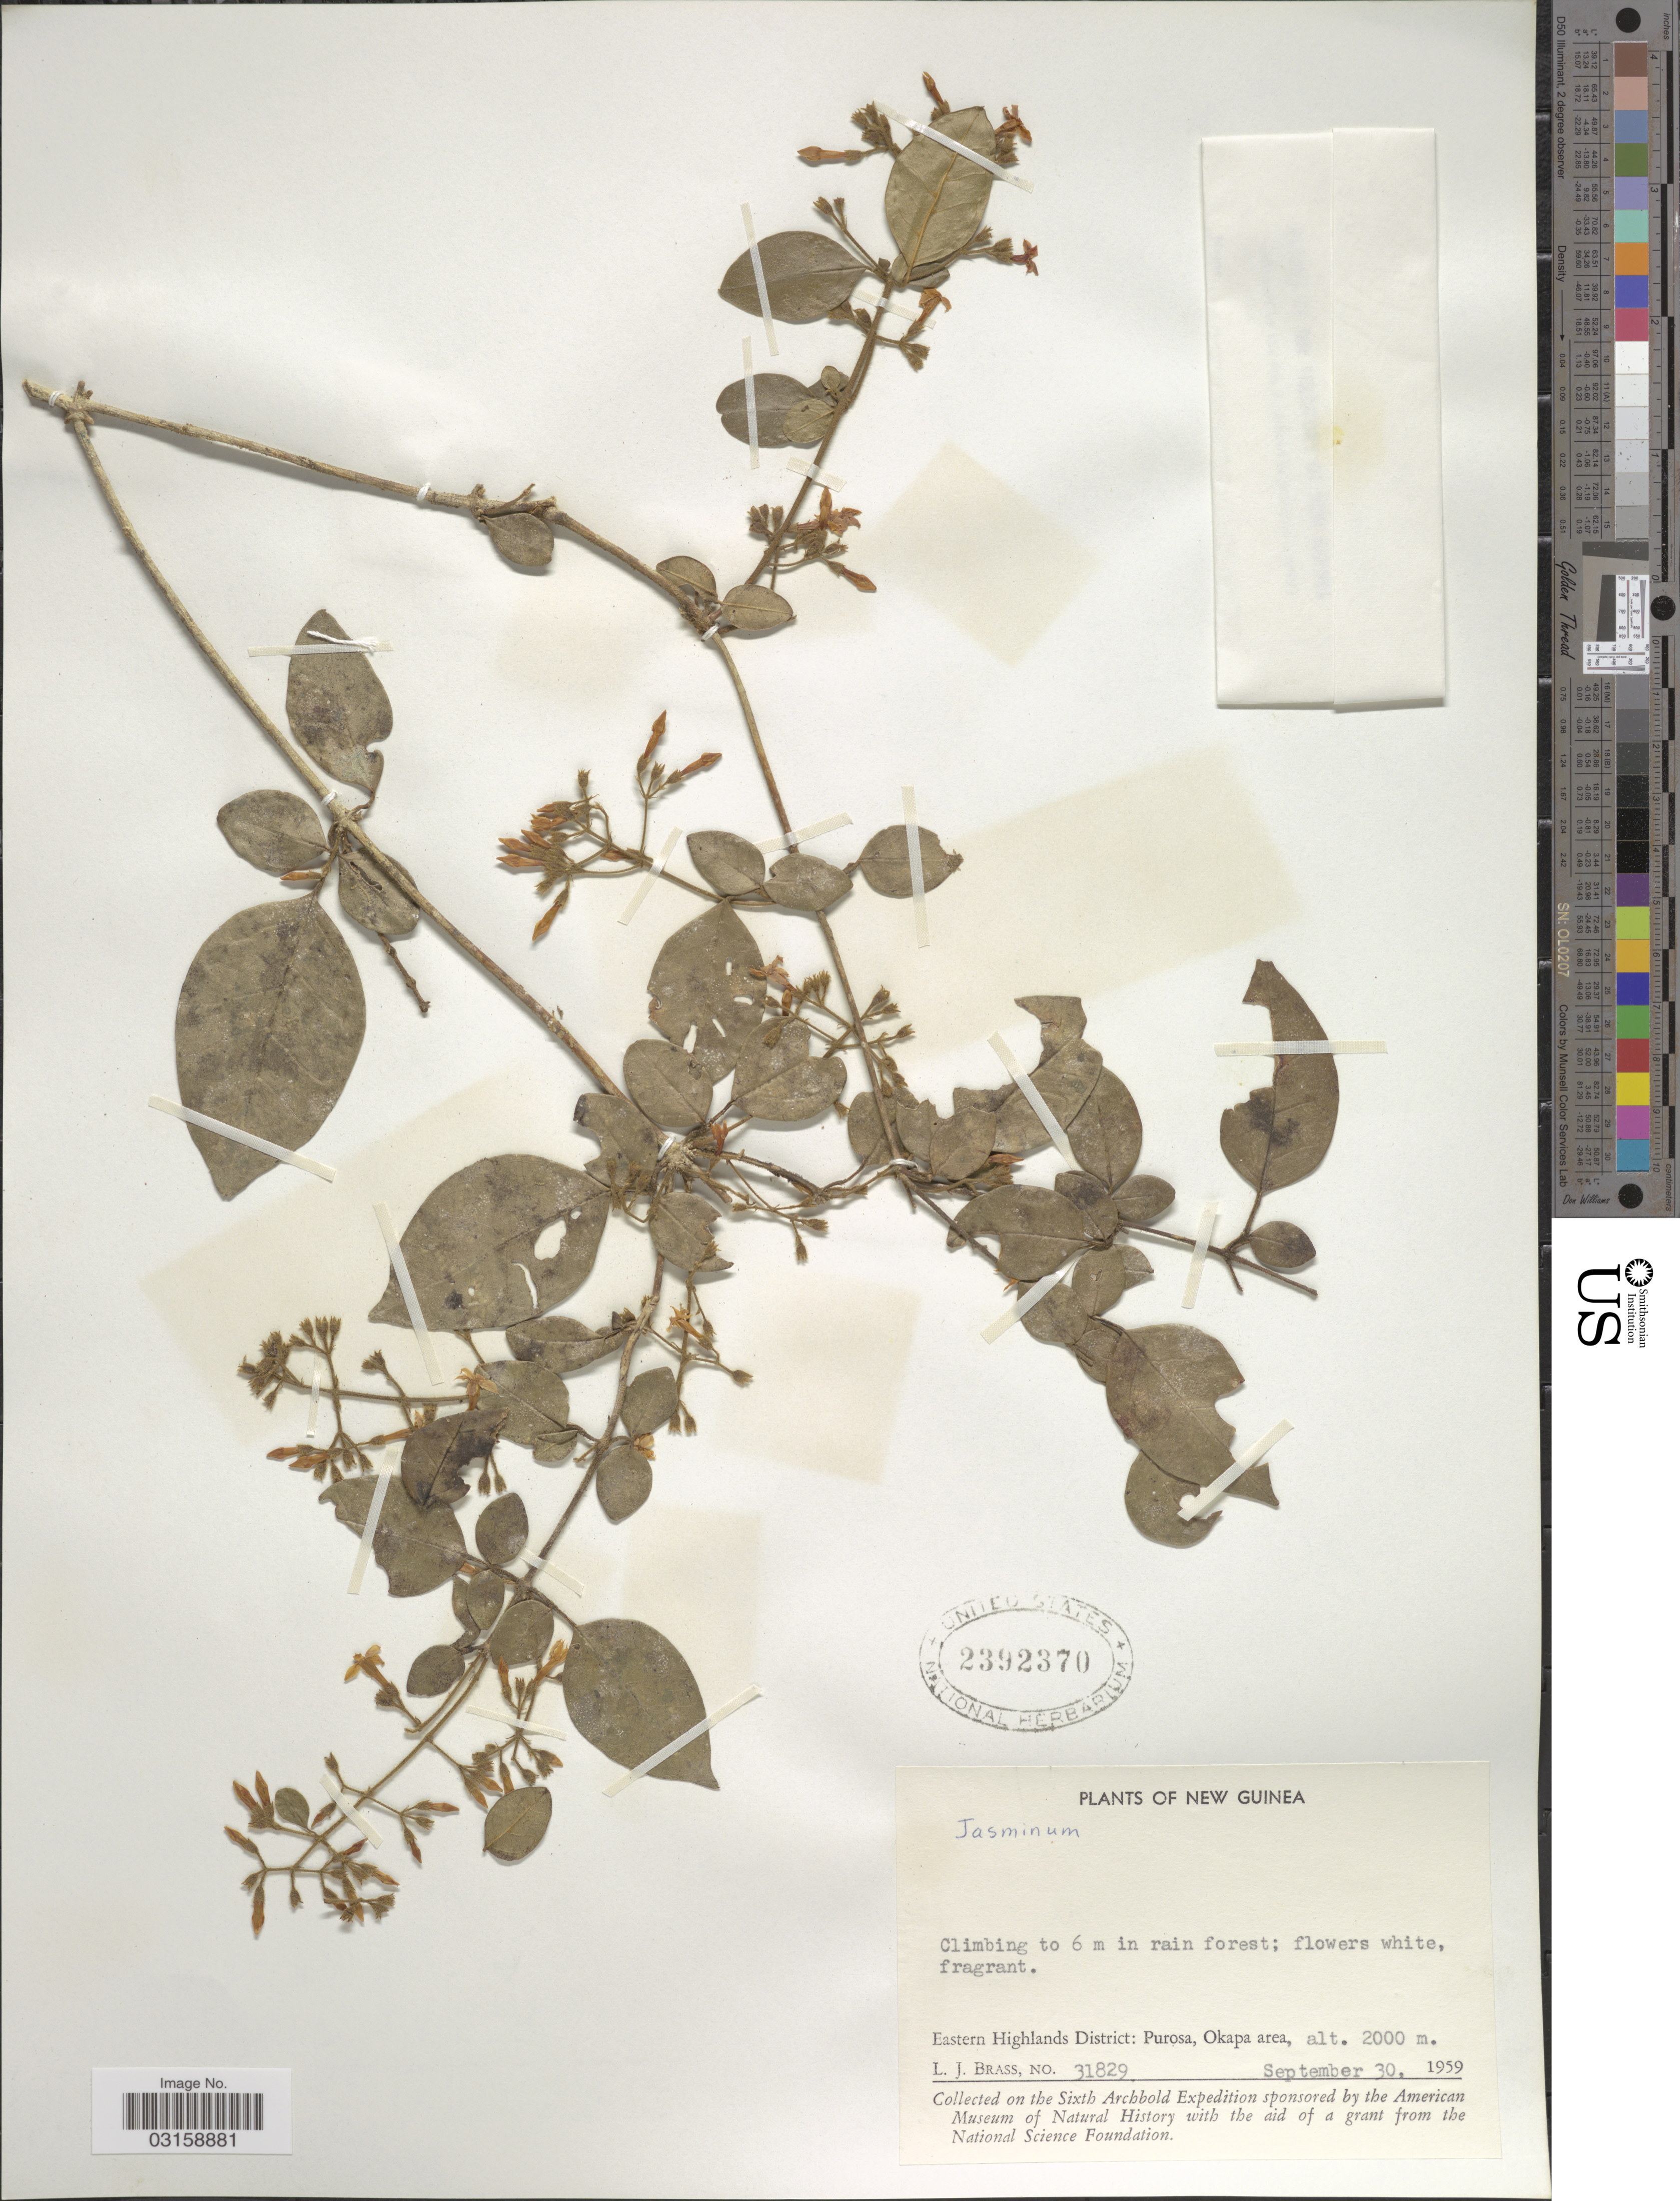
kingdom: Plantae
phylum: Tracheophyta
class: Magnoliopsida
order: Lamiales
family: Oleaceae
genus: Jasminum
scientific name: Jasminum sp.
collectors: L. J. Brass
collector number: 31829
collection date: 1959-09-30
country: Papua New Guinea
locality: New Guinea. Eastern Highlands District: Purosa, Okapa area.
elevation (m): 2000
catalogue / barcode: US 2392370